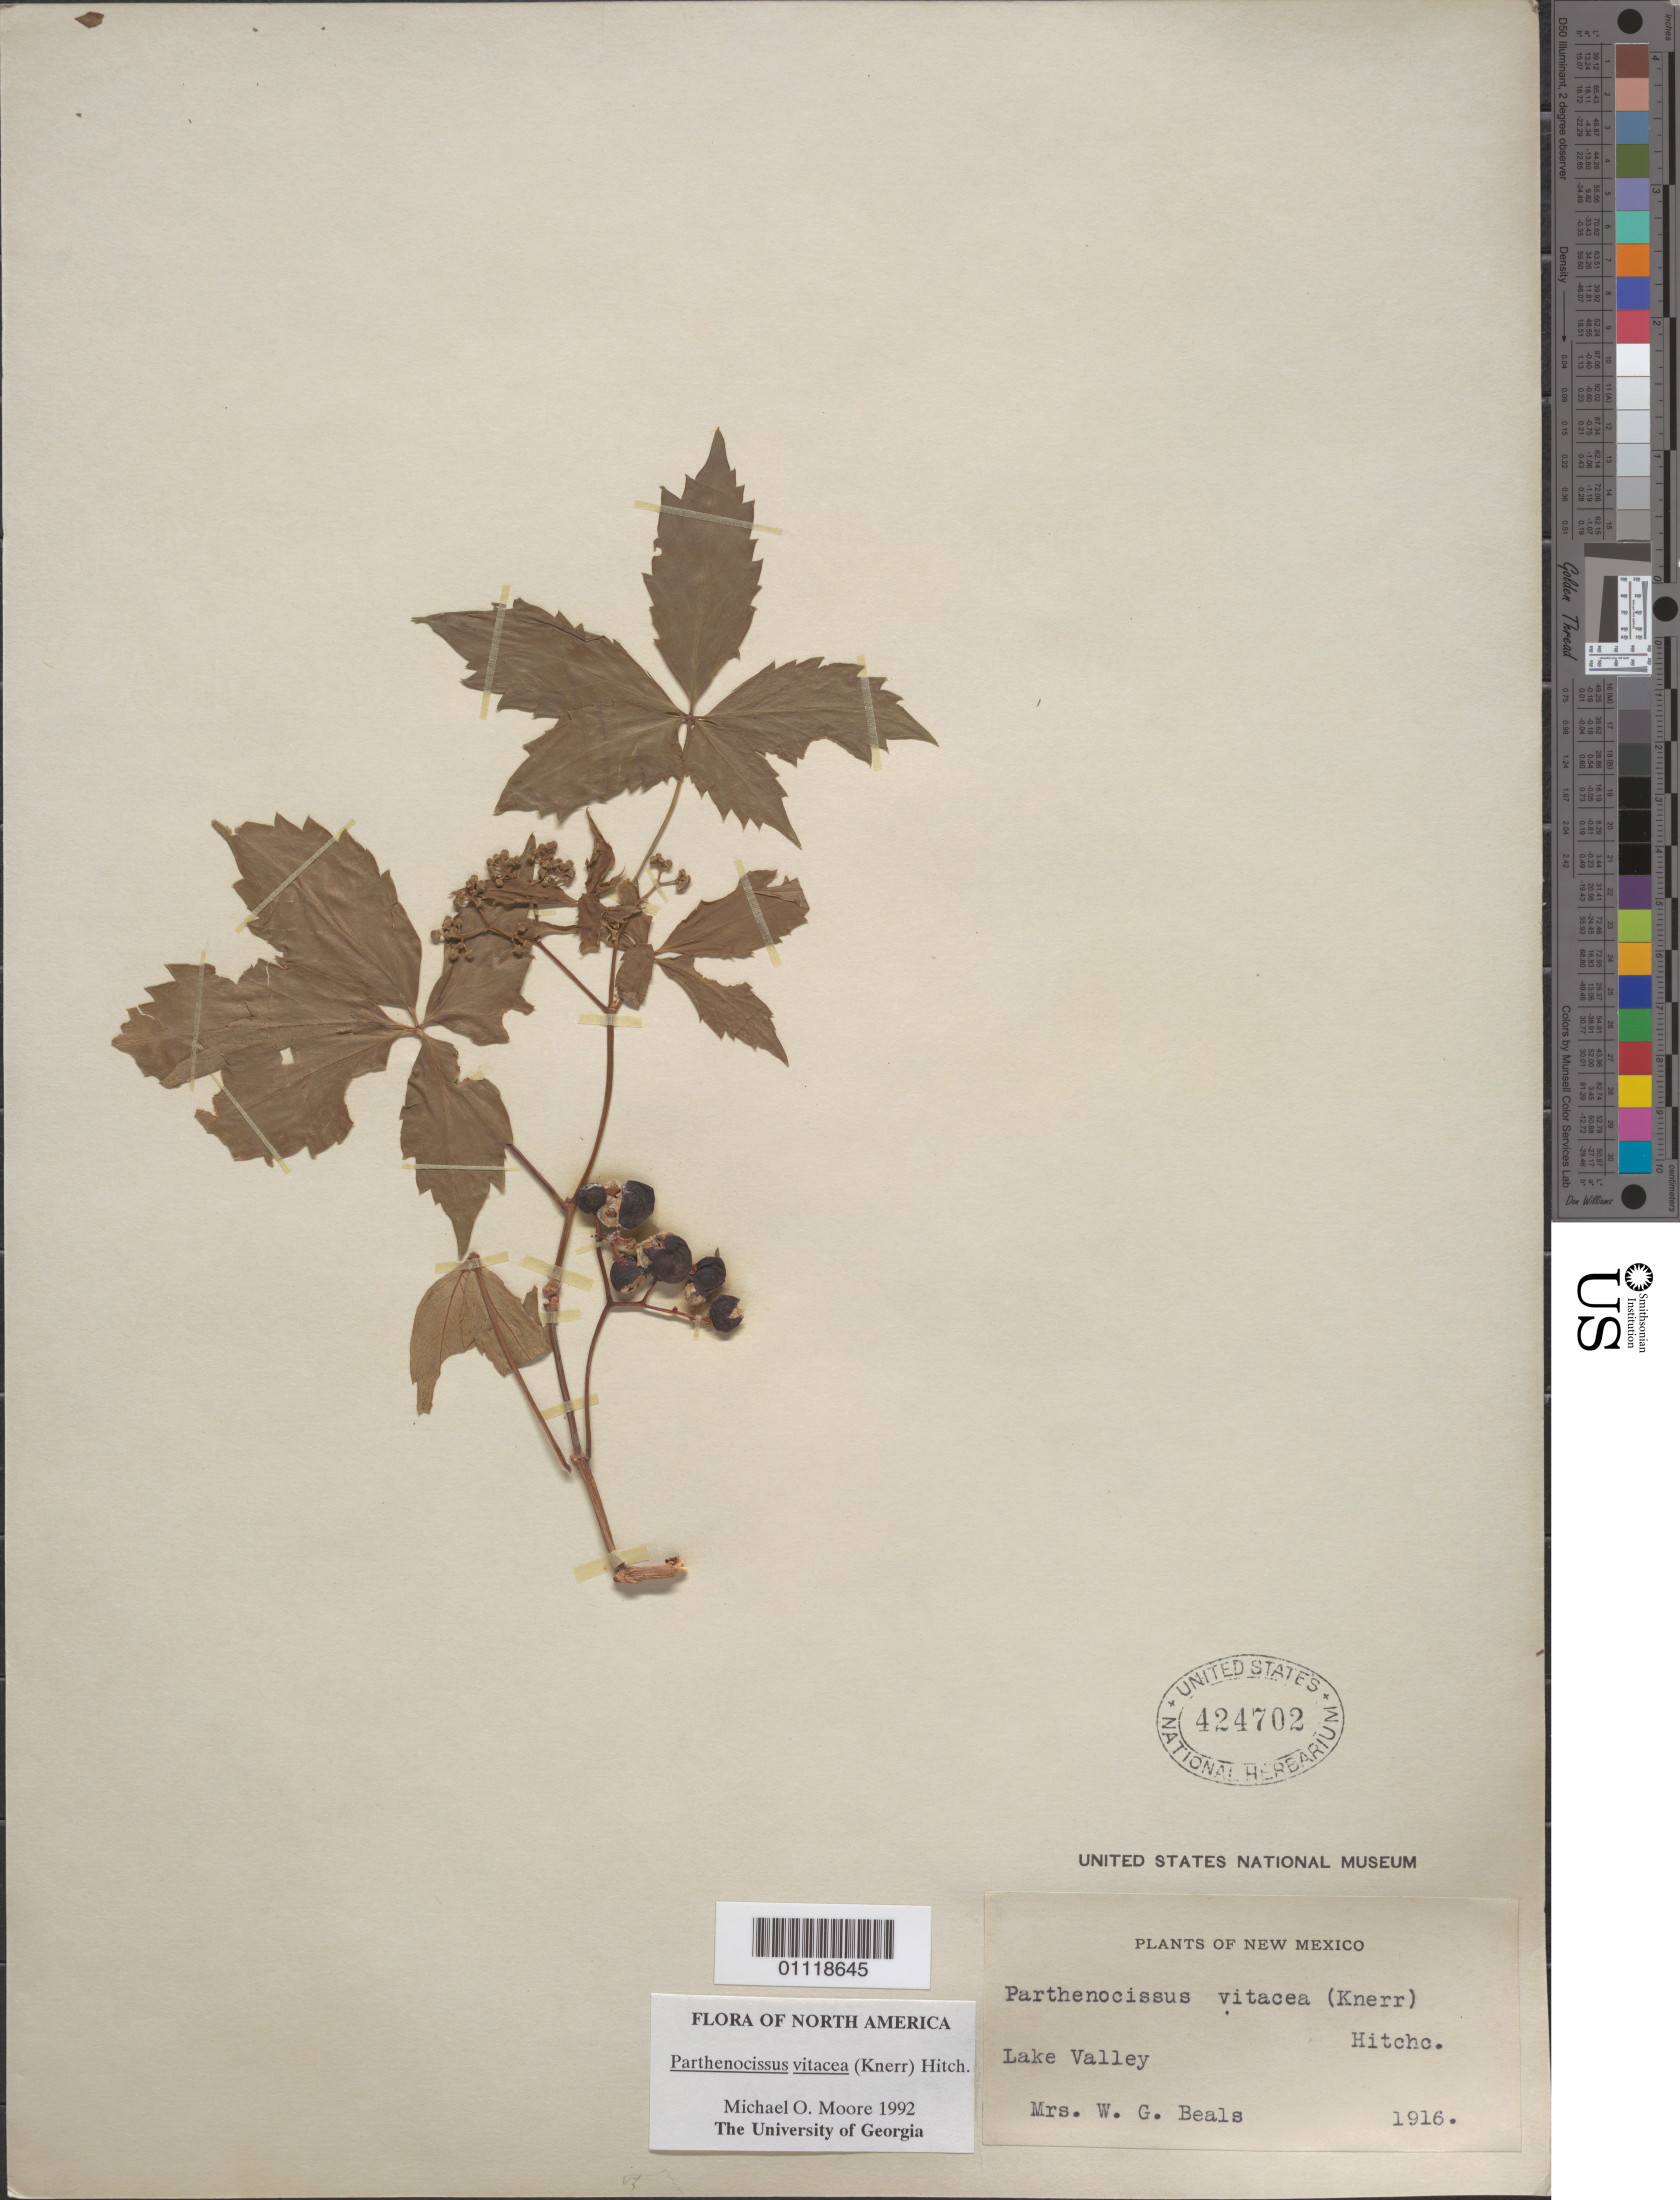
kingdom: Plantae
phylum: Tracheophyta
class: Magnoliopsida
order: Vitales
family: Vitaceae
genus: Parthenocissus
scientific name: Parthenocissus vitacea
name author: (Knerr) Hitchc.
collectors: Mrs. W. G. Beals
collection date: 1916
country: United States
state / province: New Mexico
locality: Lake Valley.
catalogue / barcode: US 424702